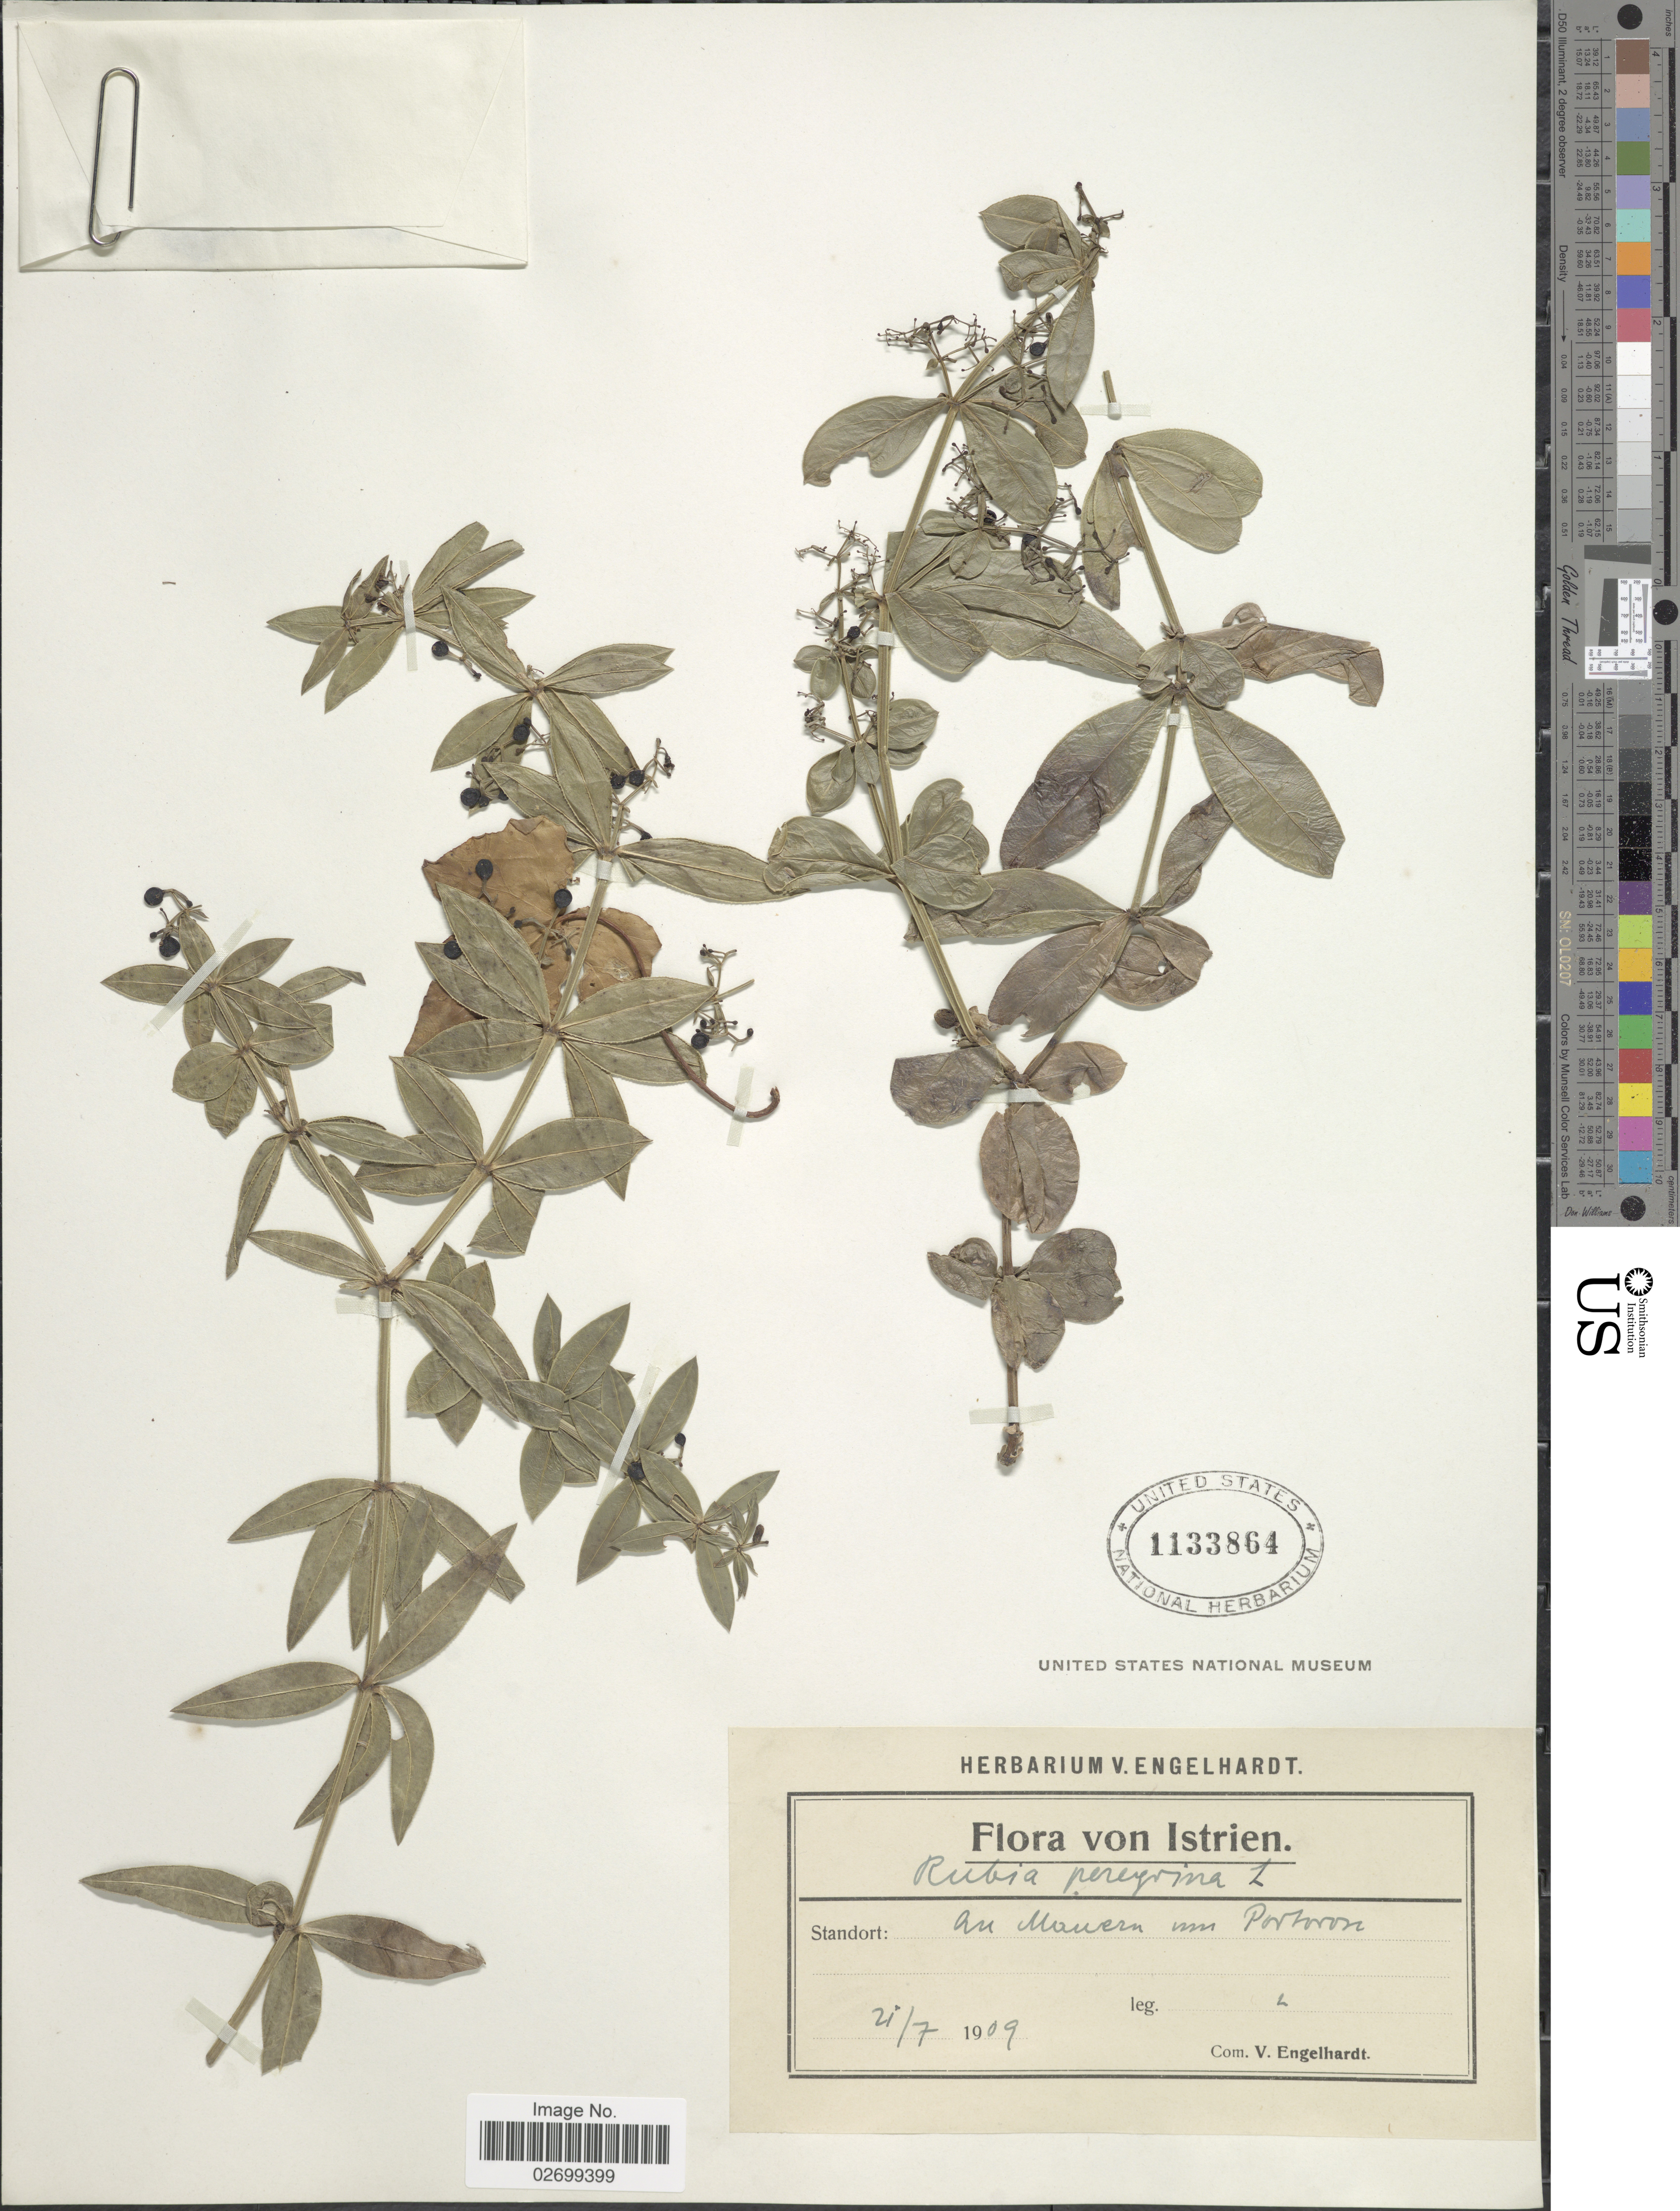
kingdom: Plantae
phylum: Tracheophyta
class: Magnoliopsida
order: Gentianales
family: Rubiaceae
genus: Rubia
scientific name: Rubia peregrina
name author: L.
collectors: V. Engelhardt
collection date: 1909-07-21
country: Slovenia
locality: Von Istrien, Standort: Au Mauern um Portorosi [Portorož]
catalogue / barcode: US 133864